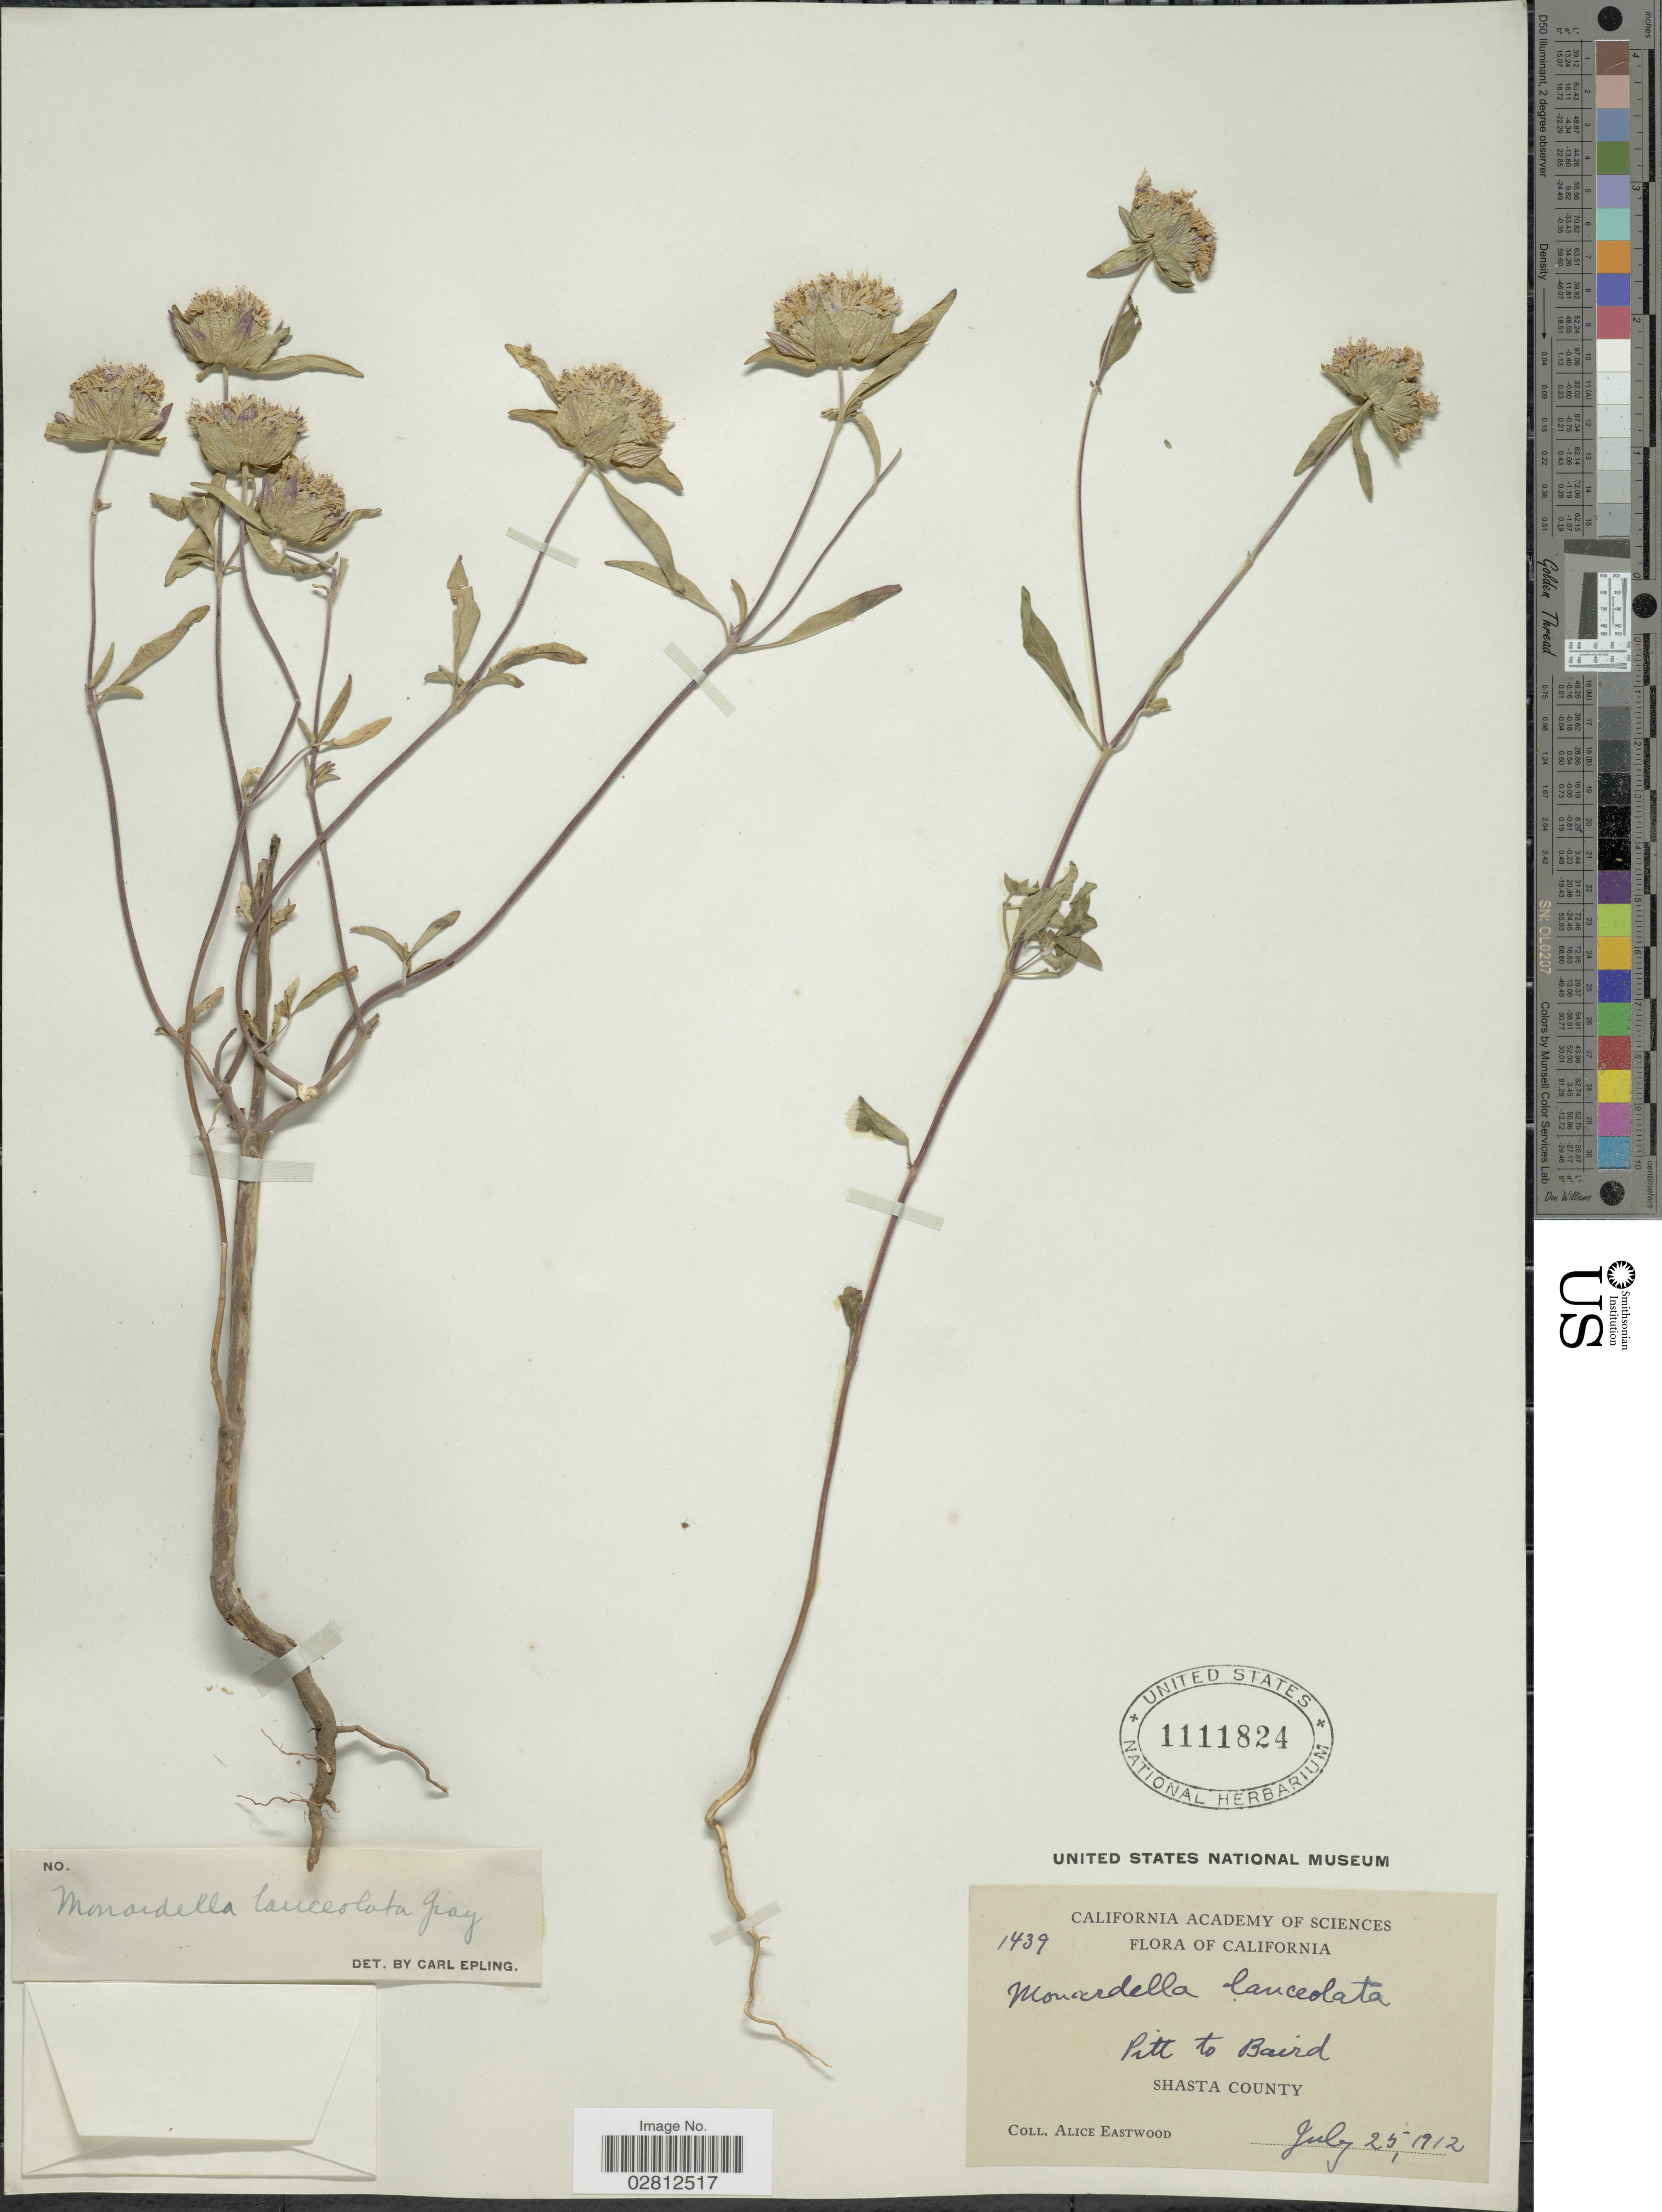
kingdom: Plantae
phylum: Tracheophyta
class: Magnoliopsida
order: Lamiales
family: Lamiaceae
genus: Monardella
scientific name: Monardella lanceolata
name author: A. Gray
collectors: A. Eastwood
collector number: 1439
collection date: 1912-07-25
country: United States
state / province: California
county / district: Shasta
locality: Pitt to Baird, Shasta County.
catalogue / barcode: US 1111824